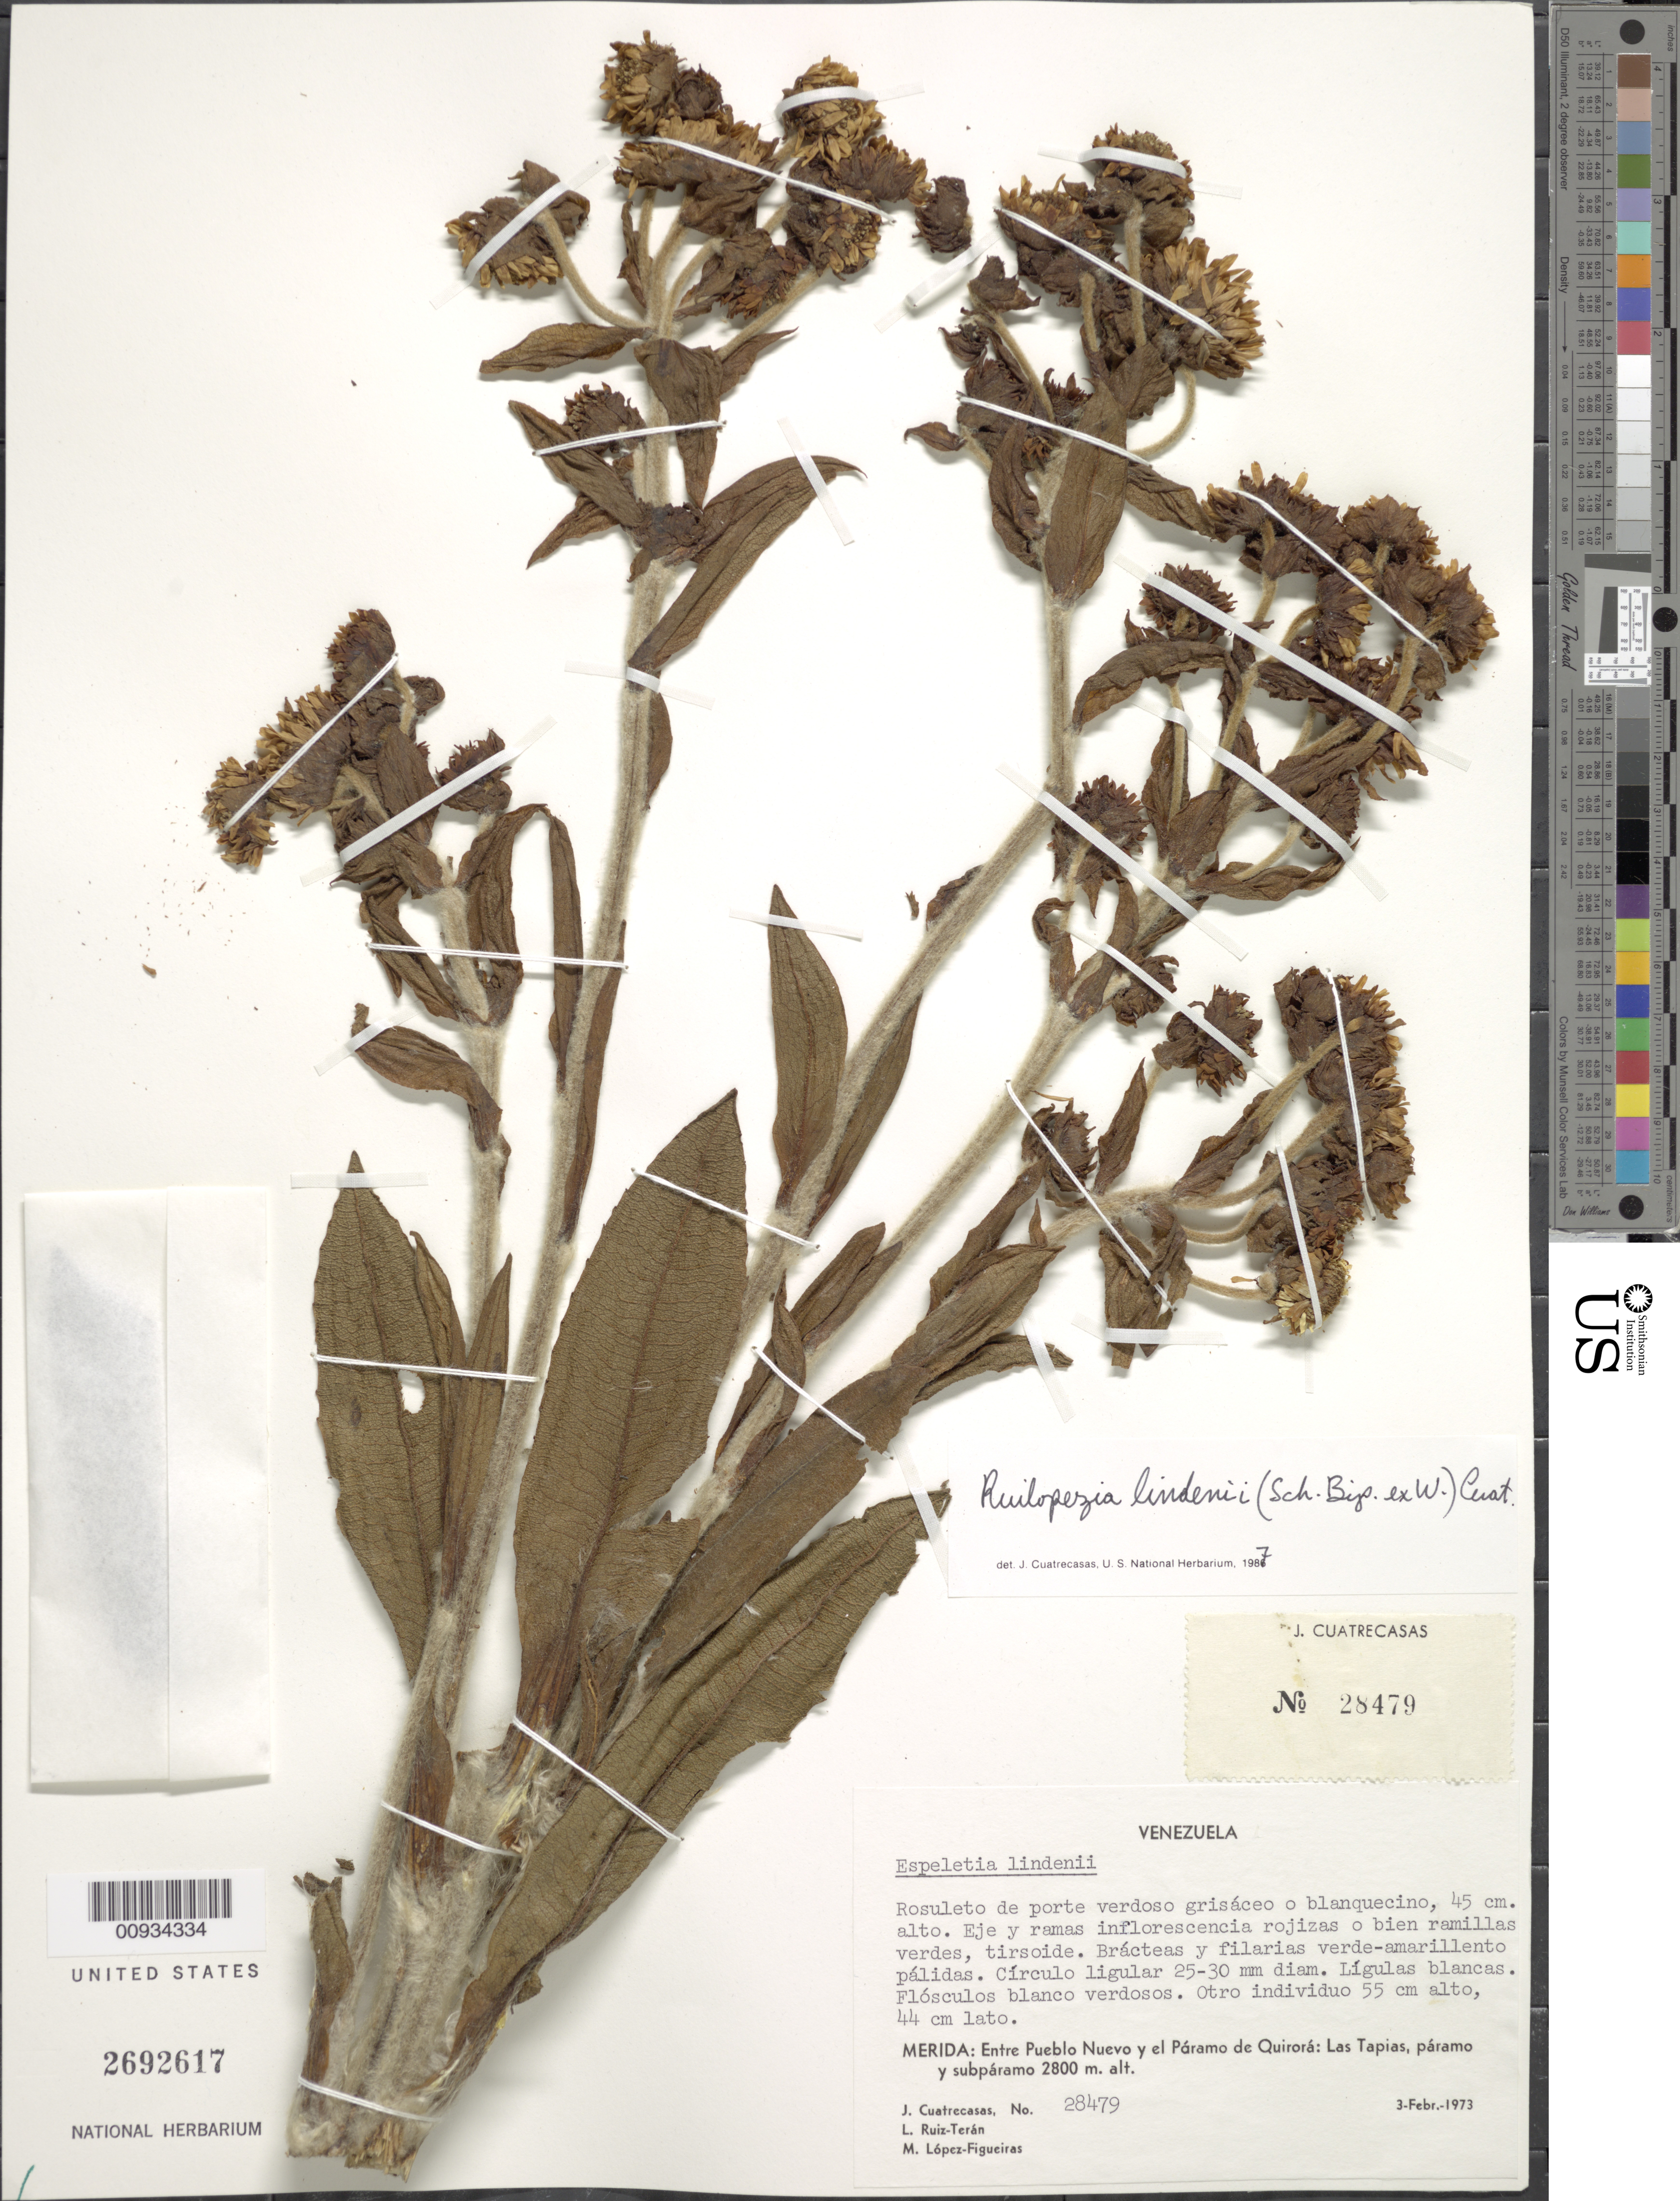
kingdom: Plantae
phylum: Tracheophyta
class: Magnoliopsida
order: Asterales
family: Asteraceae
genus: Ruilopezia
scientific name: Ruilopezia lindenii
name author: (Sch. Bip. ex Wedd.) Cuatrec.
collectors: J. Cuatrecasas, L. E. Ruíz-Terán & M. López Figueiras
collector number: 28479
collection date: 1973-02-03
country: Venezuela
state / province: Mérida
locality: Entre Pueblo Nuevo y el Paramo de Quirora, Las Tapias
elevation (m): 2800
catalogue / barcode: US 2692617